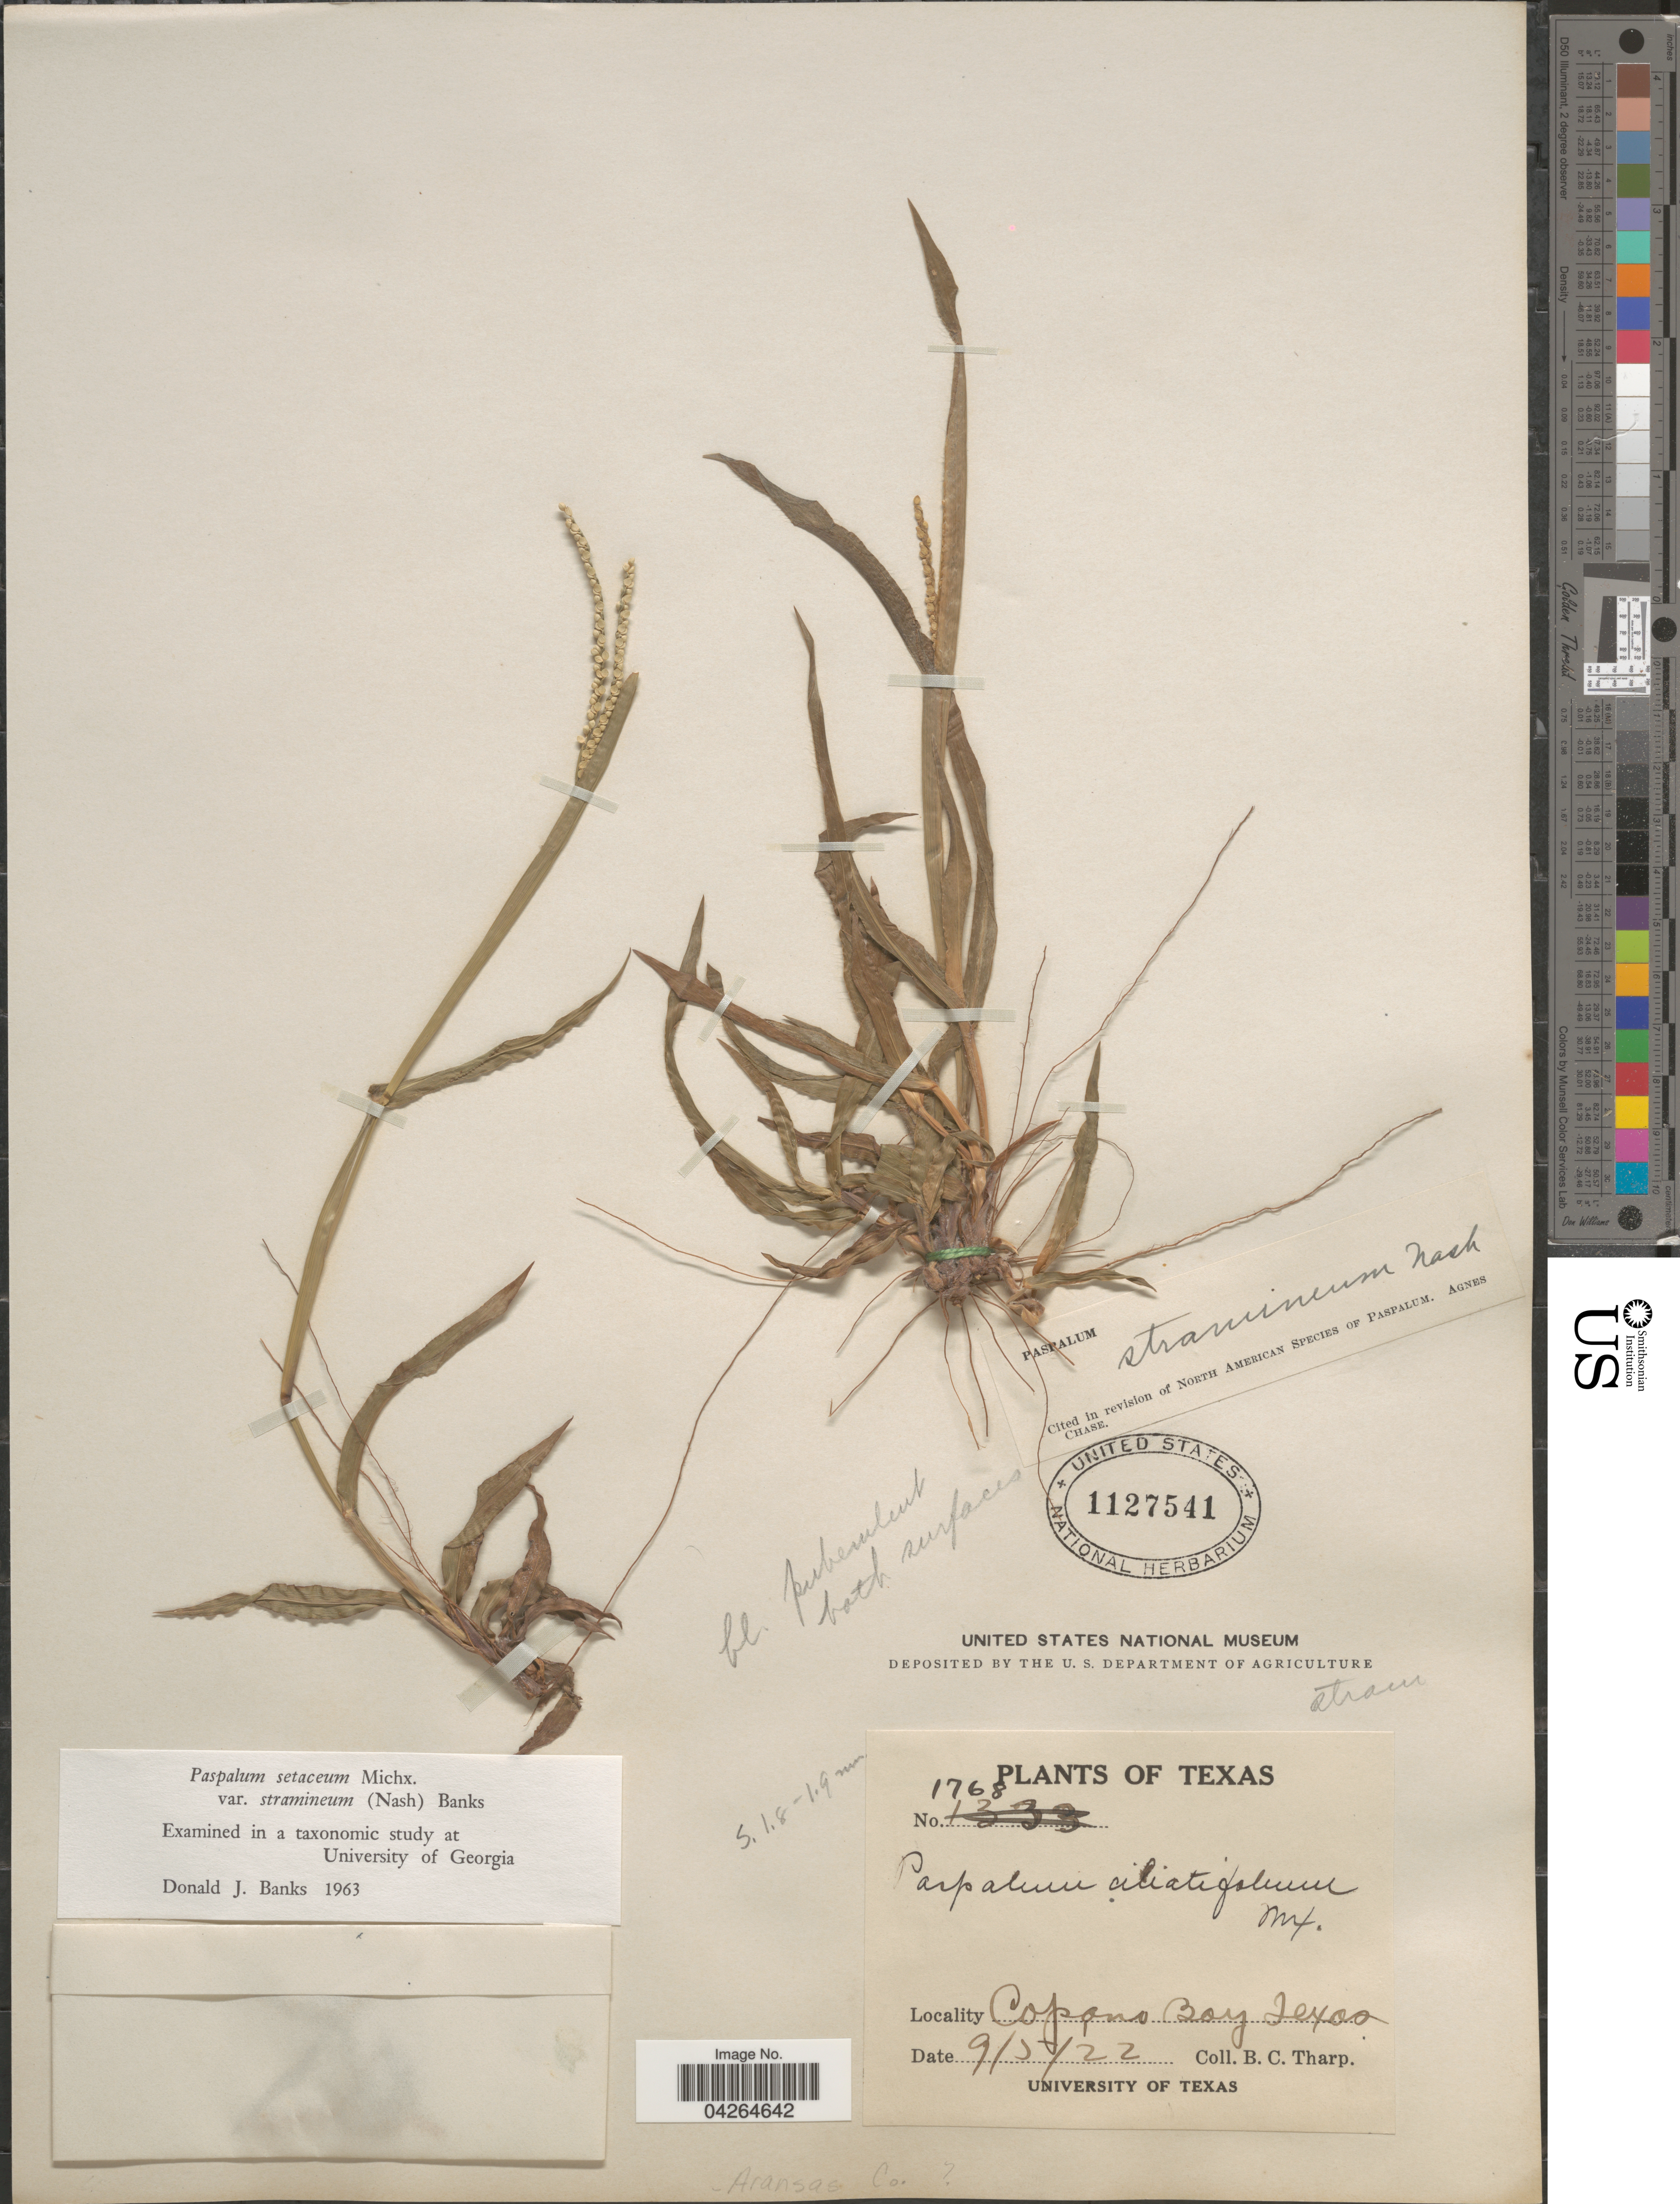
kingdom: Plantae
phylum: Tracheophyta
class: Liliopsida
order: Poales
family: Poaceae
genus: Paspalum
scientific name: Paspalum setaceum var. stramineum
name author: (Nash) D.J. Banks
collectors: B. C. Tharp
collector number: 1768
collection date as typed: Transcribed d/m/y: 5/9/22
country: United States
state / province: Texas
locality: Copano Bay. Aransas Co. [unsure placement]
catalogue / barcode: US 1127541